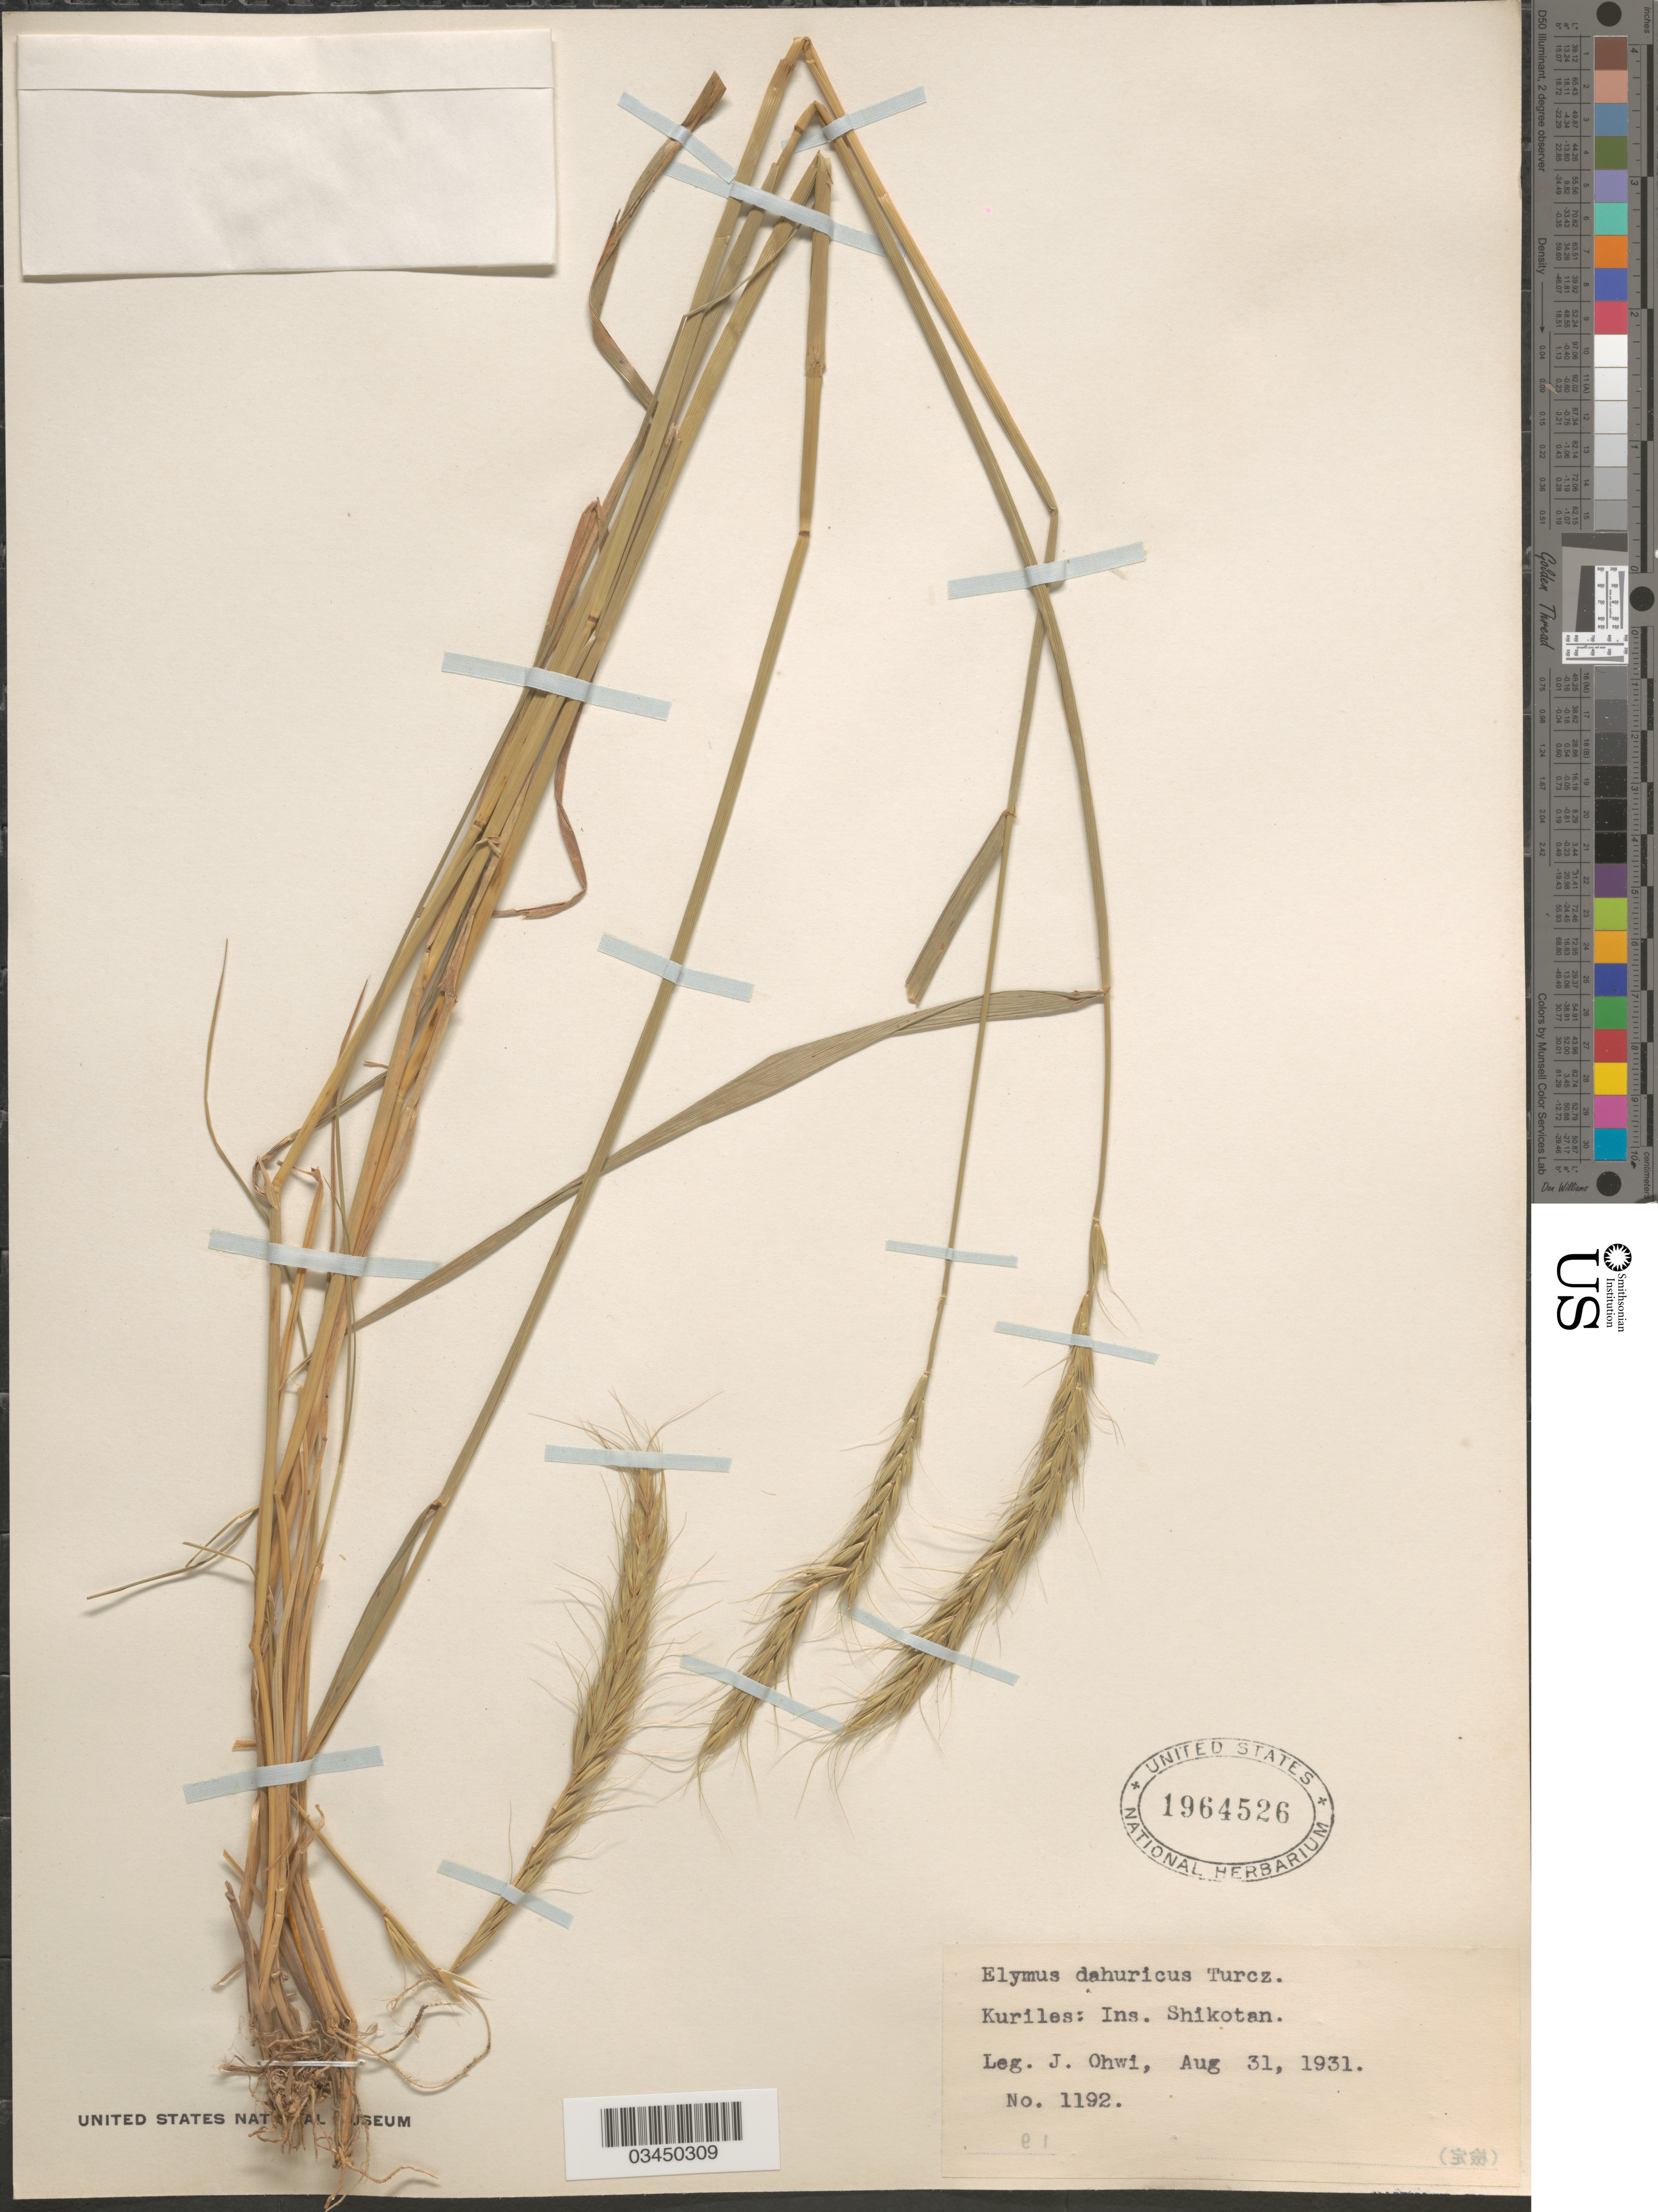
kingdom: Plantae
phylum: Tracheophyta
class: Liliopsida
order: Poales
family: Poaceae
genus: Elymus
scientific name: Elymus dahuricus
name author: Turcz. ex Griseb.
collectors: J. Ohwi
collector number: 1192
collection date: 1931-08-31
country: Japan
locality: Kuriles: Ins. Shikotan.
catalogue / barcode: US 1964526